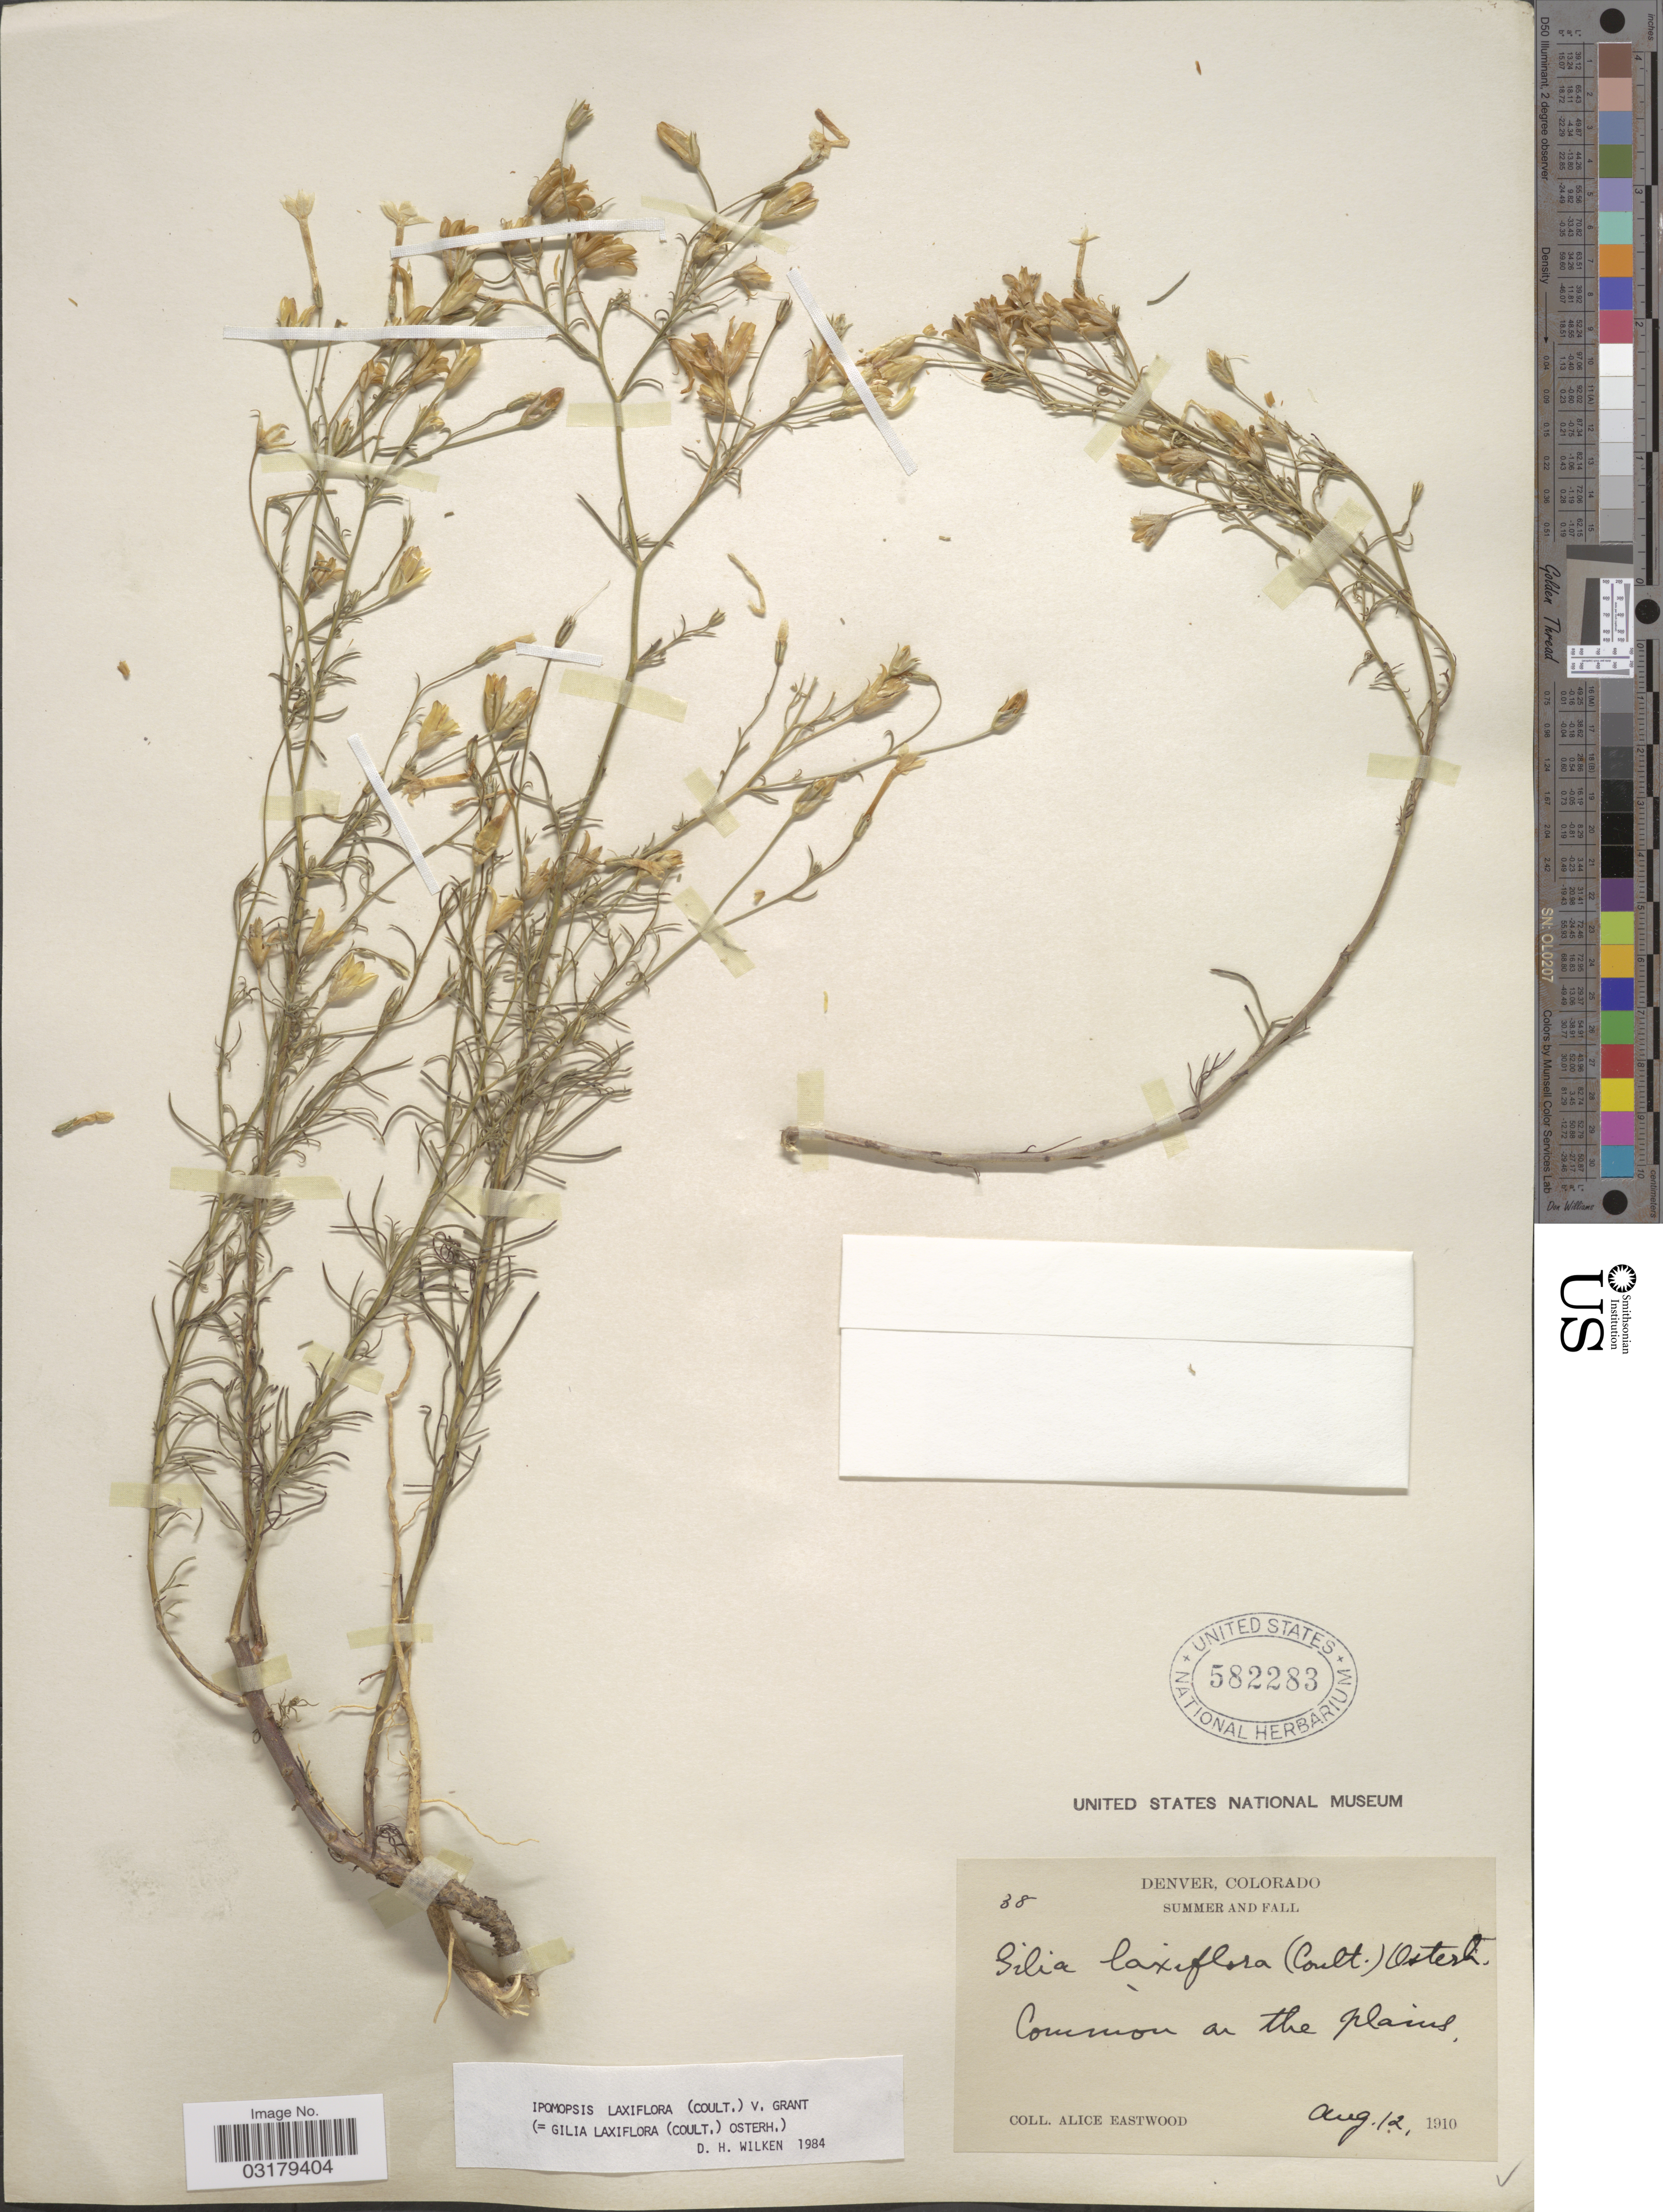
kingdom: Plantae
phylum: Tracheophyta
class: Magnoliopsida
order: Ericales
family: Polemoniaceae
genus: Ipomopsis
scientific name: Ipomopsis laxiflora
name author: (J.M. Coult.) V.E. Grant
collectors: A. Eastwood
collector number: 38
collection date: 1910-08-12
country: United States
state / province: Colorado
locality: Denver. Summer and Fall.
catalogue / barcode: US 582283